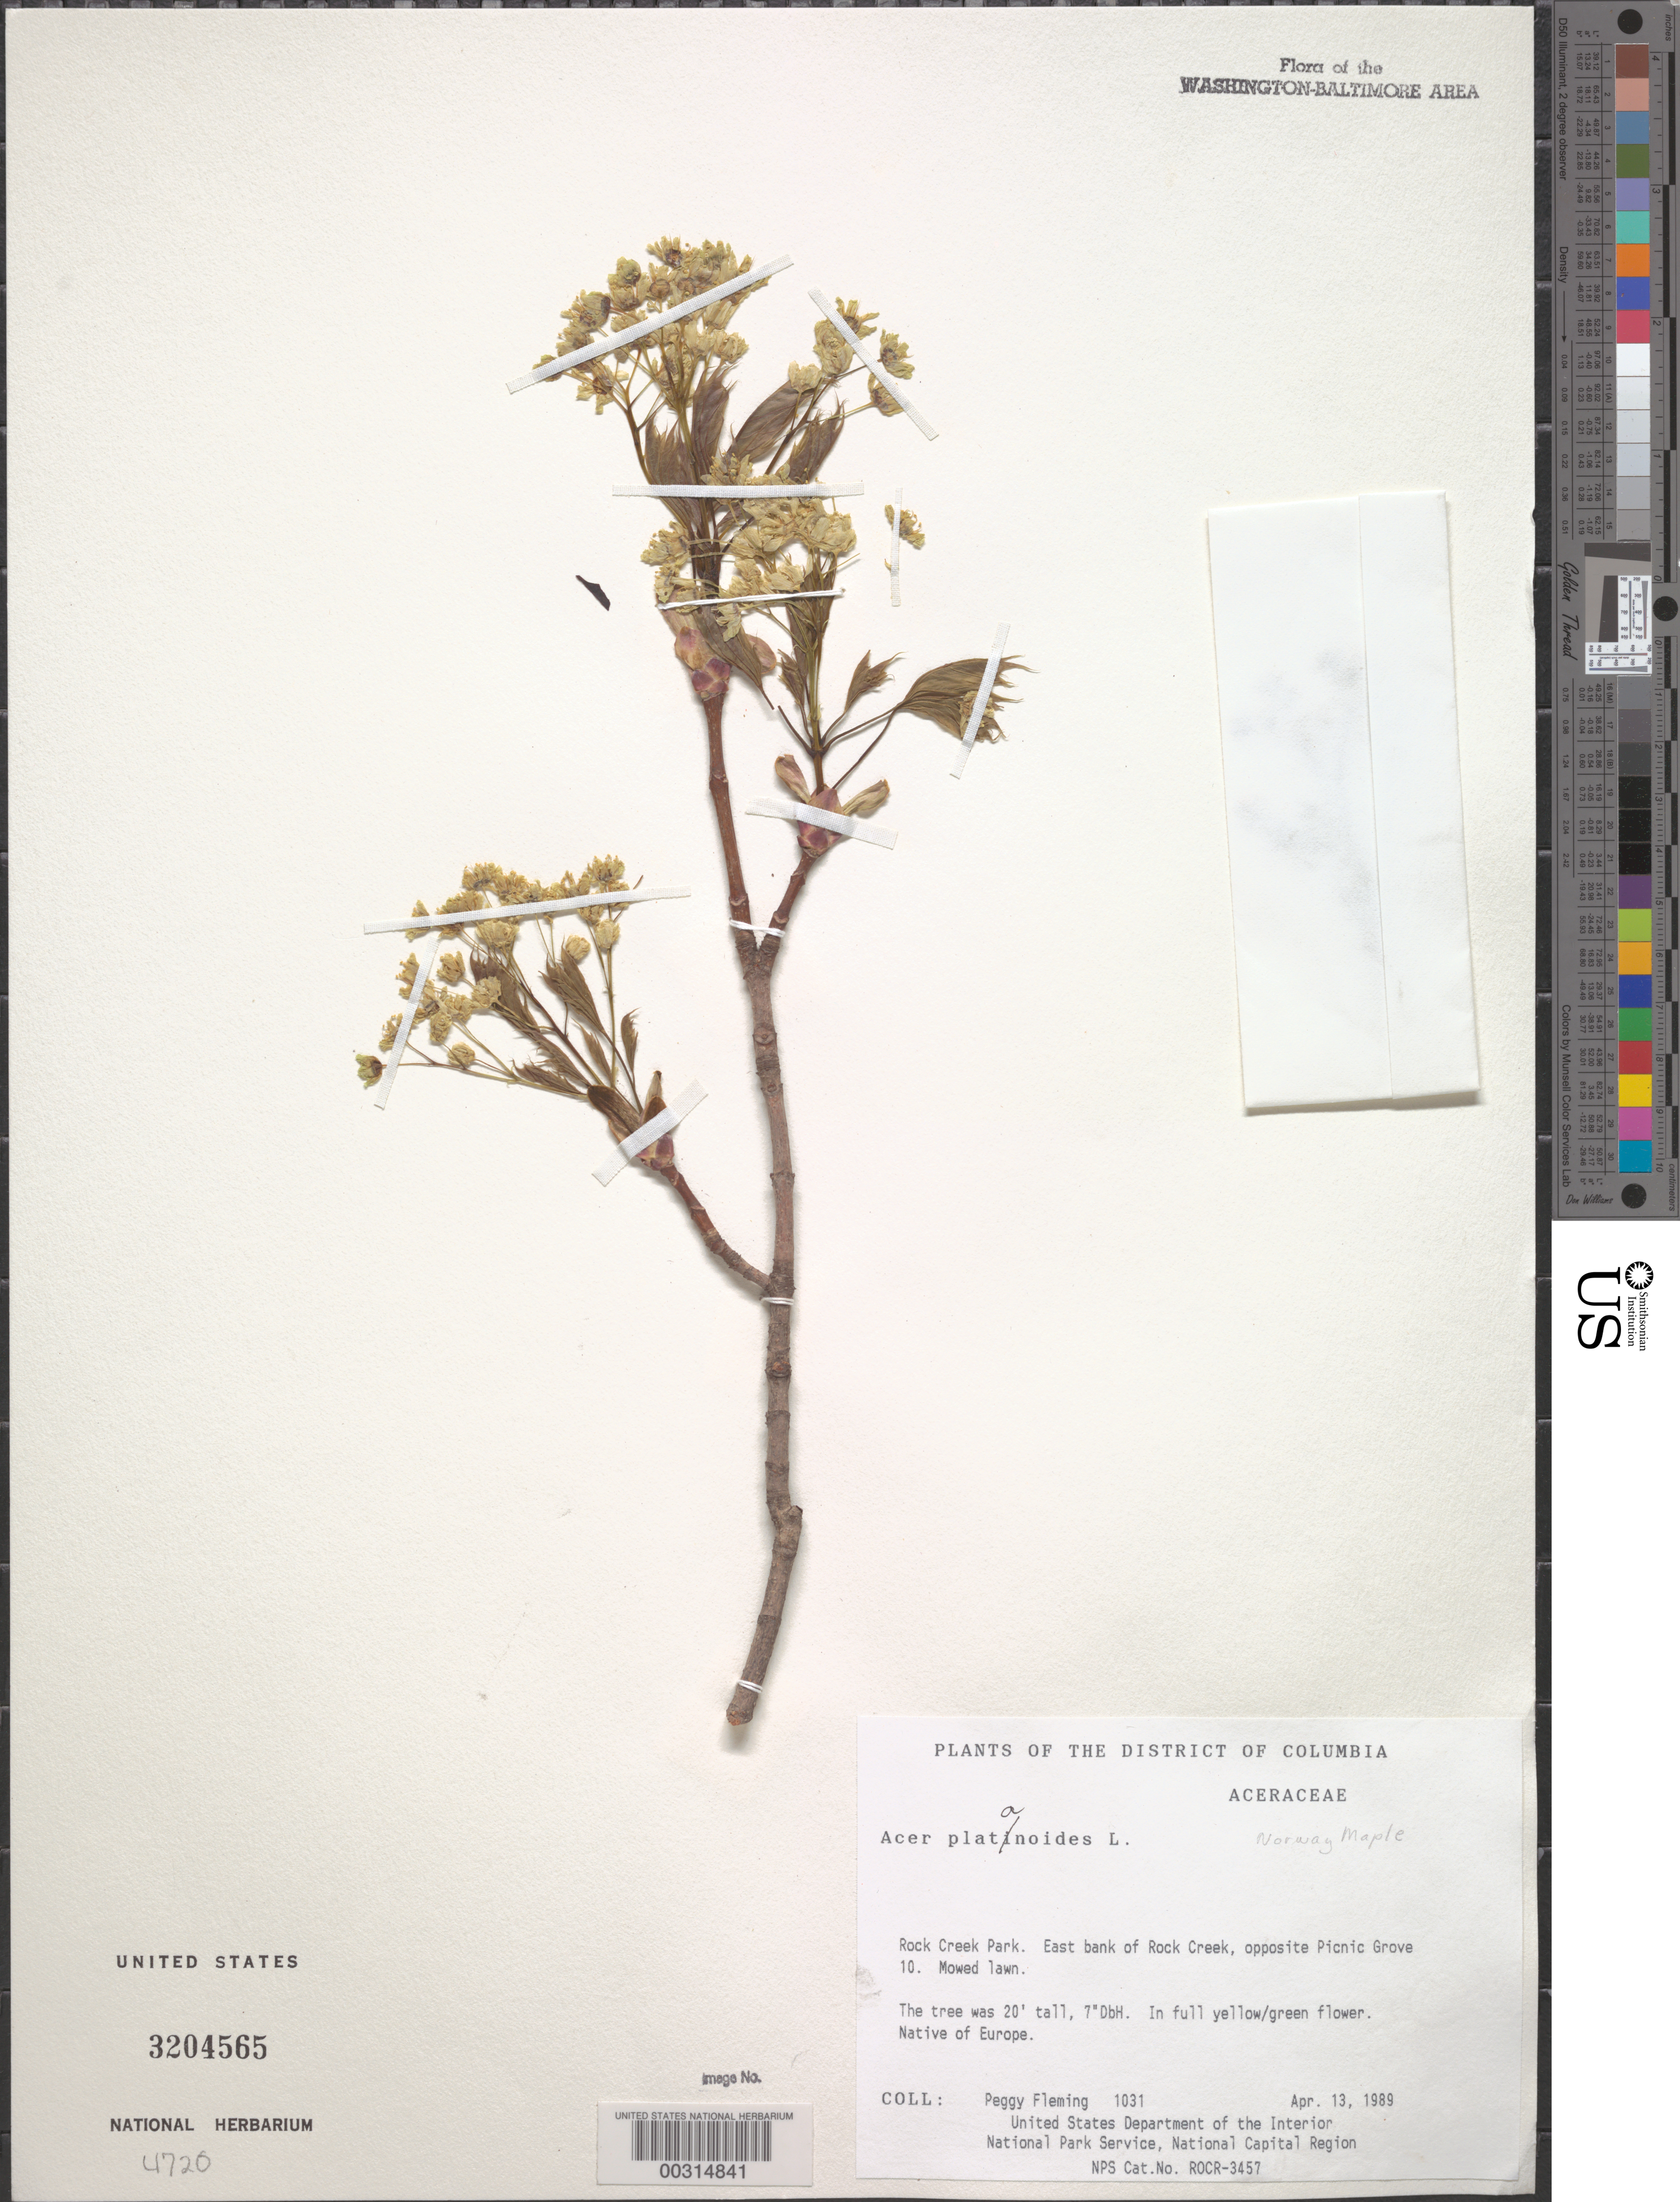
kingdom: Plantae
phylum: Tracheophyta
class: Magnoliopsida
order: Sapindales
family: Sapindaceae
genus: Acer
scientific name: Acer platanoides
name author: L.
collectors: P. Fleming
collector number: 1031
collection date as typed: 13 Apr 1989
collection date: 1989-04-13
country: United States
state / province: District of Columbia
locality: Rock Creek Park, E bank of Rock Creek, opposite Picnic Grove 10 Rock Creek Park & vicinity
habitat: Mowed lawn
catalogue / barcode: US 3204565